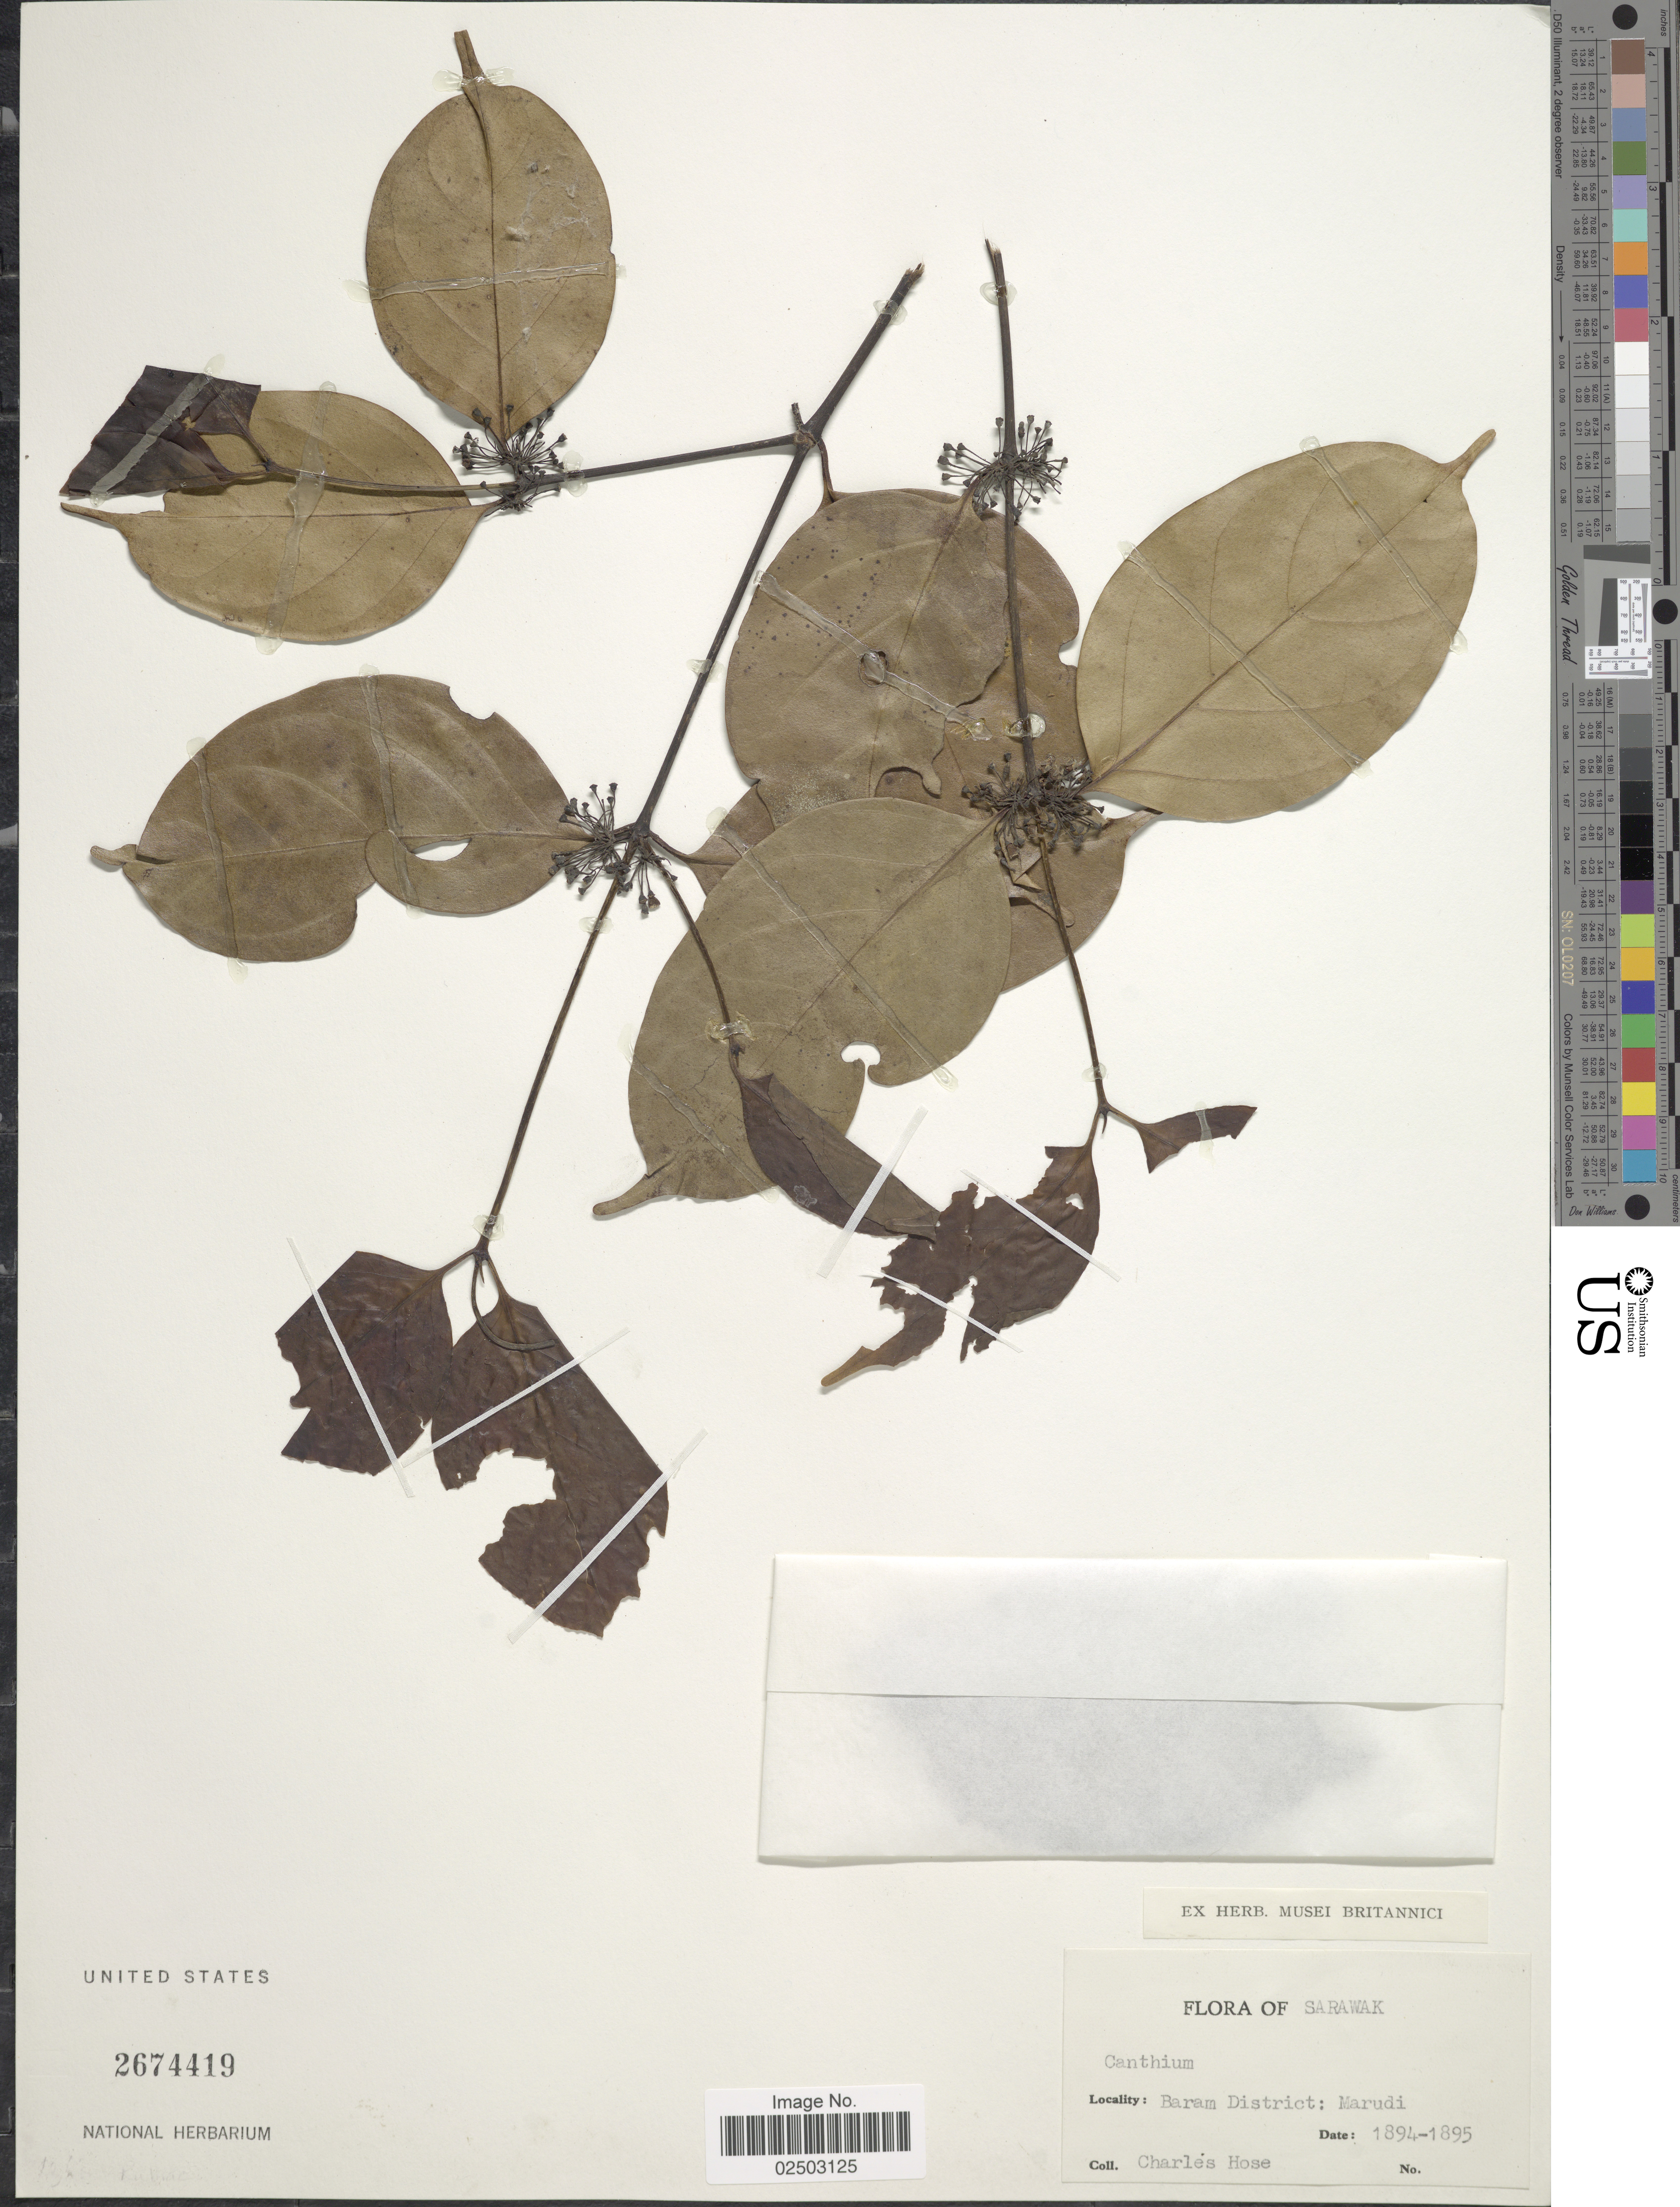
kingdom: Plantae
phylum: Tracheophyta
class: Magnoliopsida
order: Gentianales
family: Rubiaceae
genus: Bridsonia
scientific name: Bridsonia chamaedendrum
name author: (Kuntze) Verstraete & A.E. van Wyk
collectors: C. Hose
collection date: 1894/1895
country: Malaysia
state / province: Sarawak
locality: Baram District: Marudi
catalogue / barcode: US 2674419